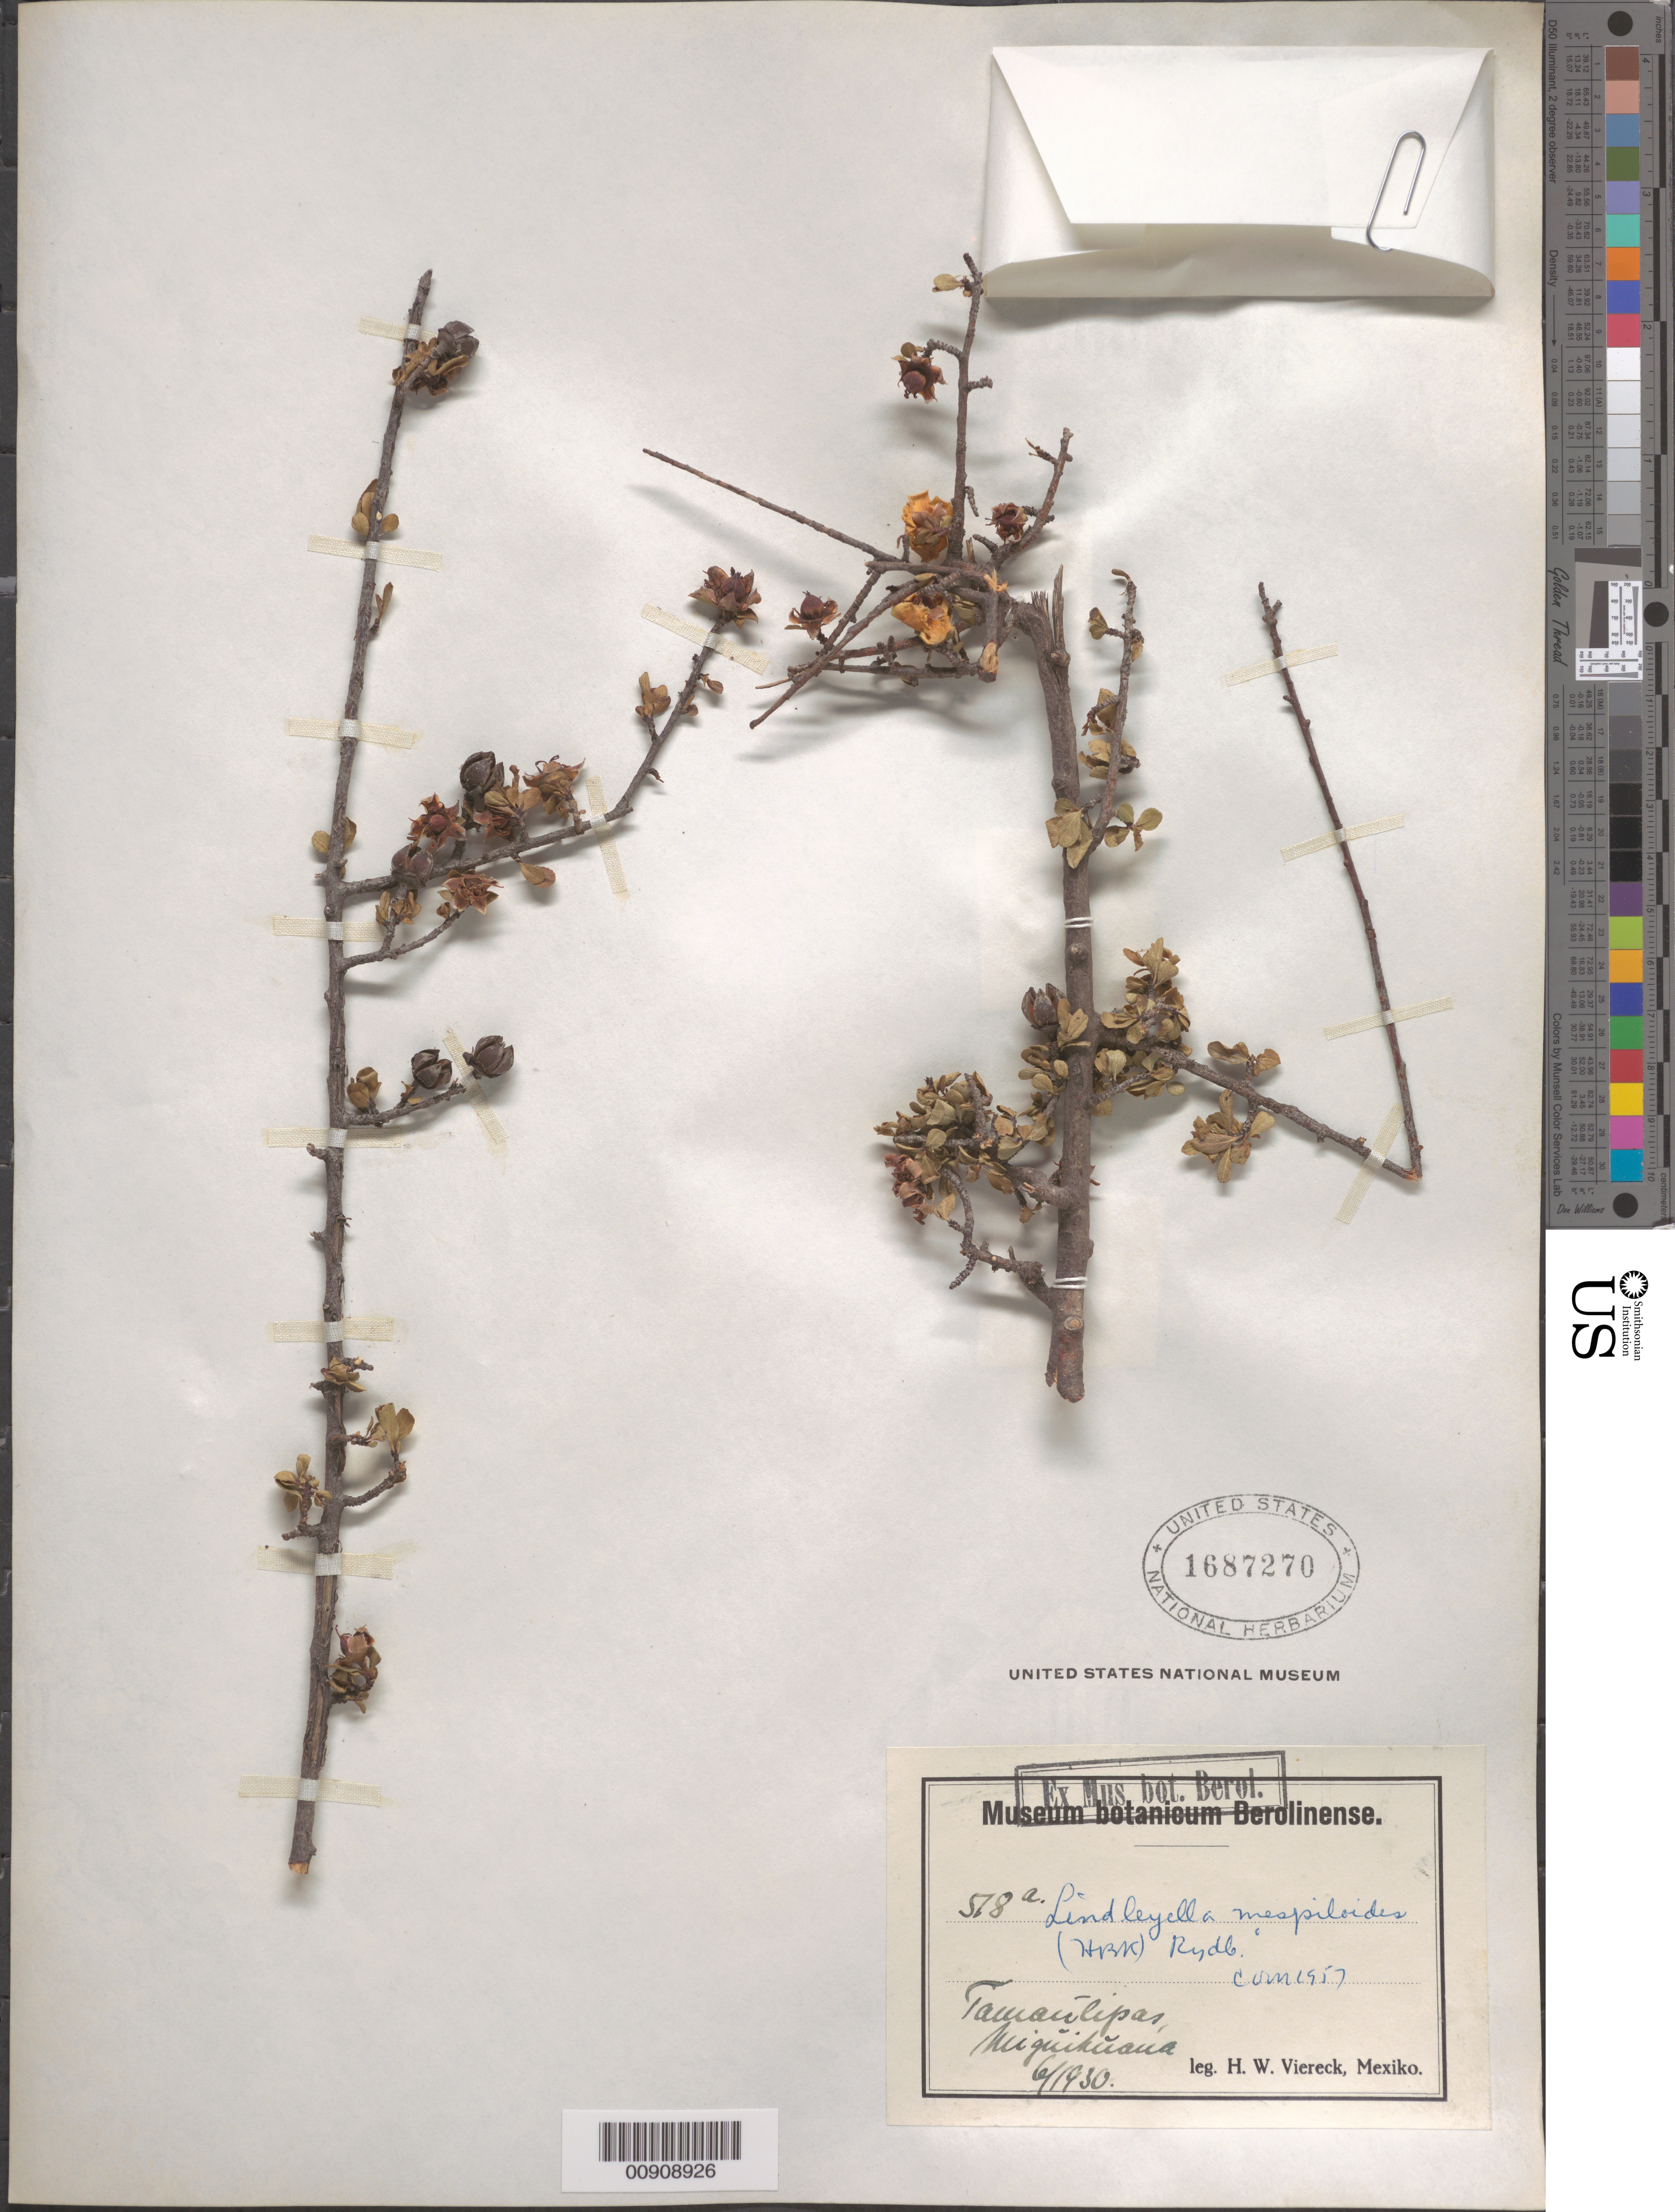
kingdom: Plantae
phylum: Tracheophyta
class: Magnoliopsida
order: Rosales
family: Rosaceae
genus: Lindleya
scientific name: Lindleya mespiloides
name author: Kunth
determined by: Strong, Mark T., (BOT), Smithsonian Institution - National Museum of Natural History (UNITED STATES)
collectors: H. W. Viereck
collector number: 578 a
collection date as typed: Jun 1930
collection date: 1930-06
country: Mexico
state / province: Tamaulipas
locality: Miquihuana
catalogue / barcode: US 1687270